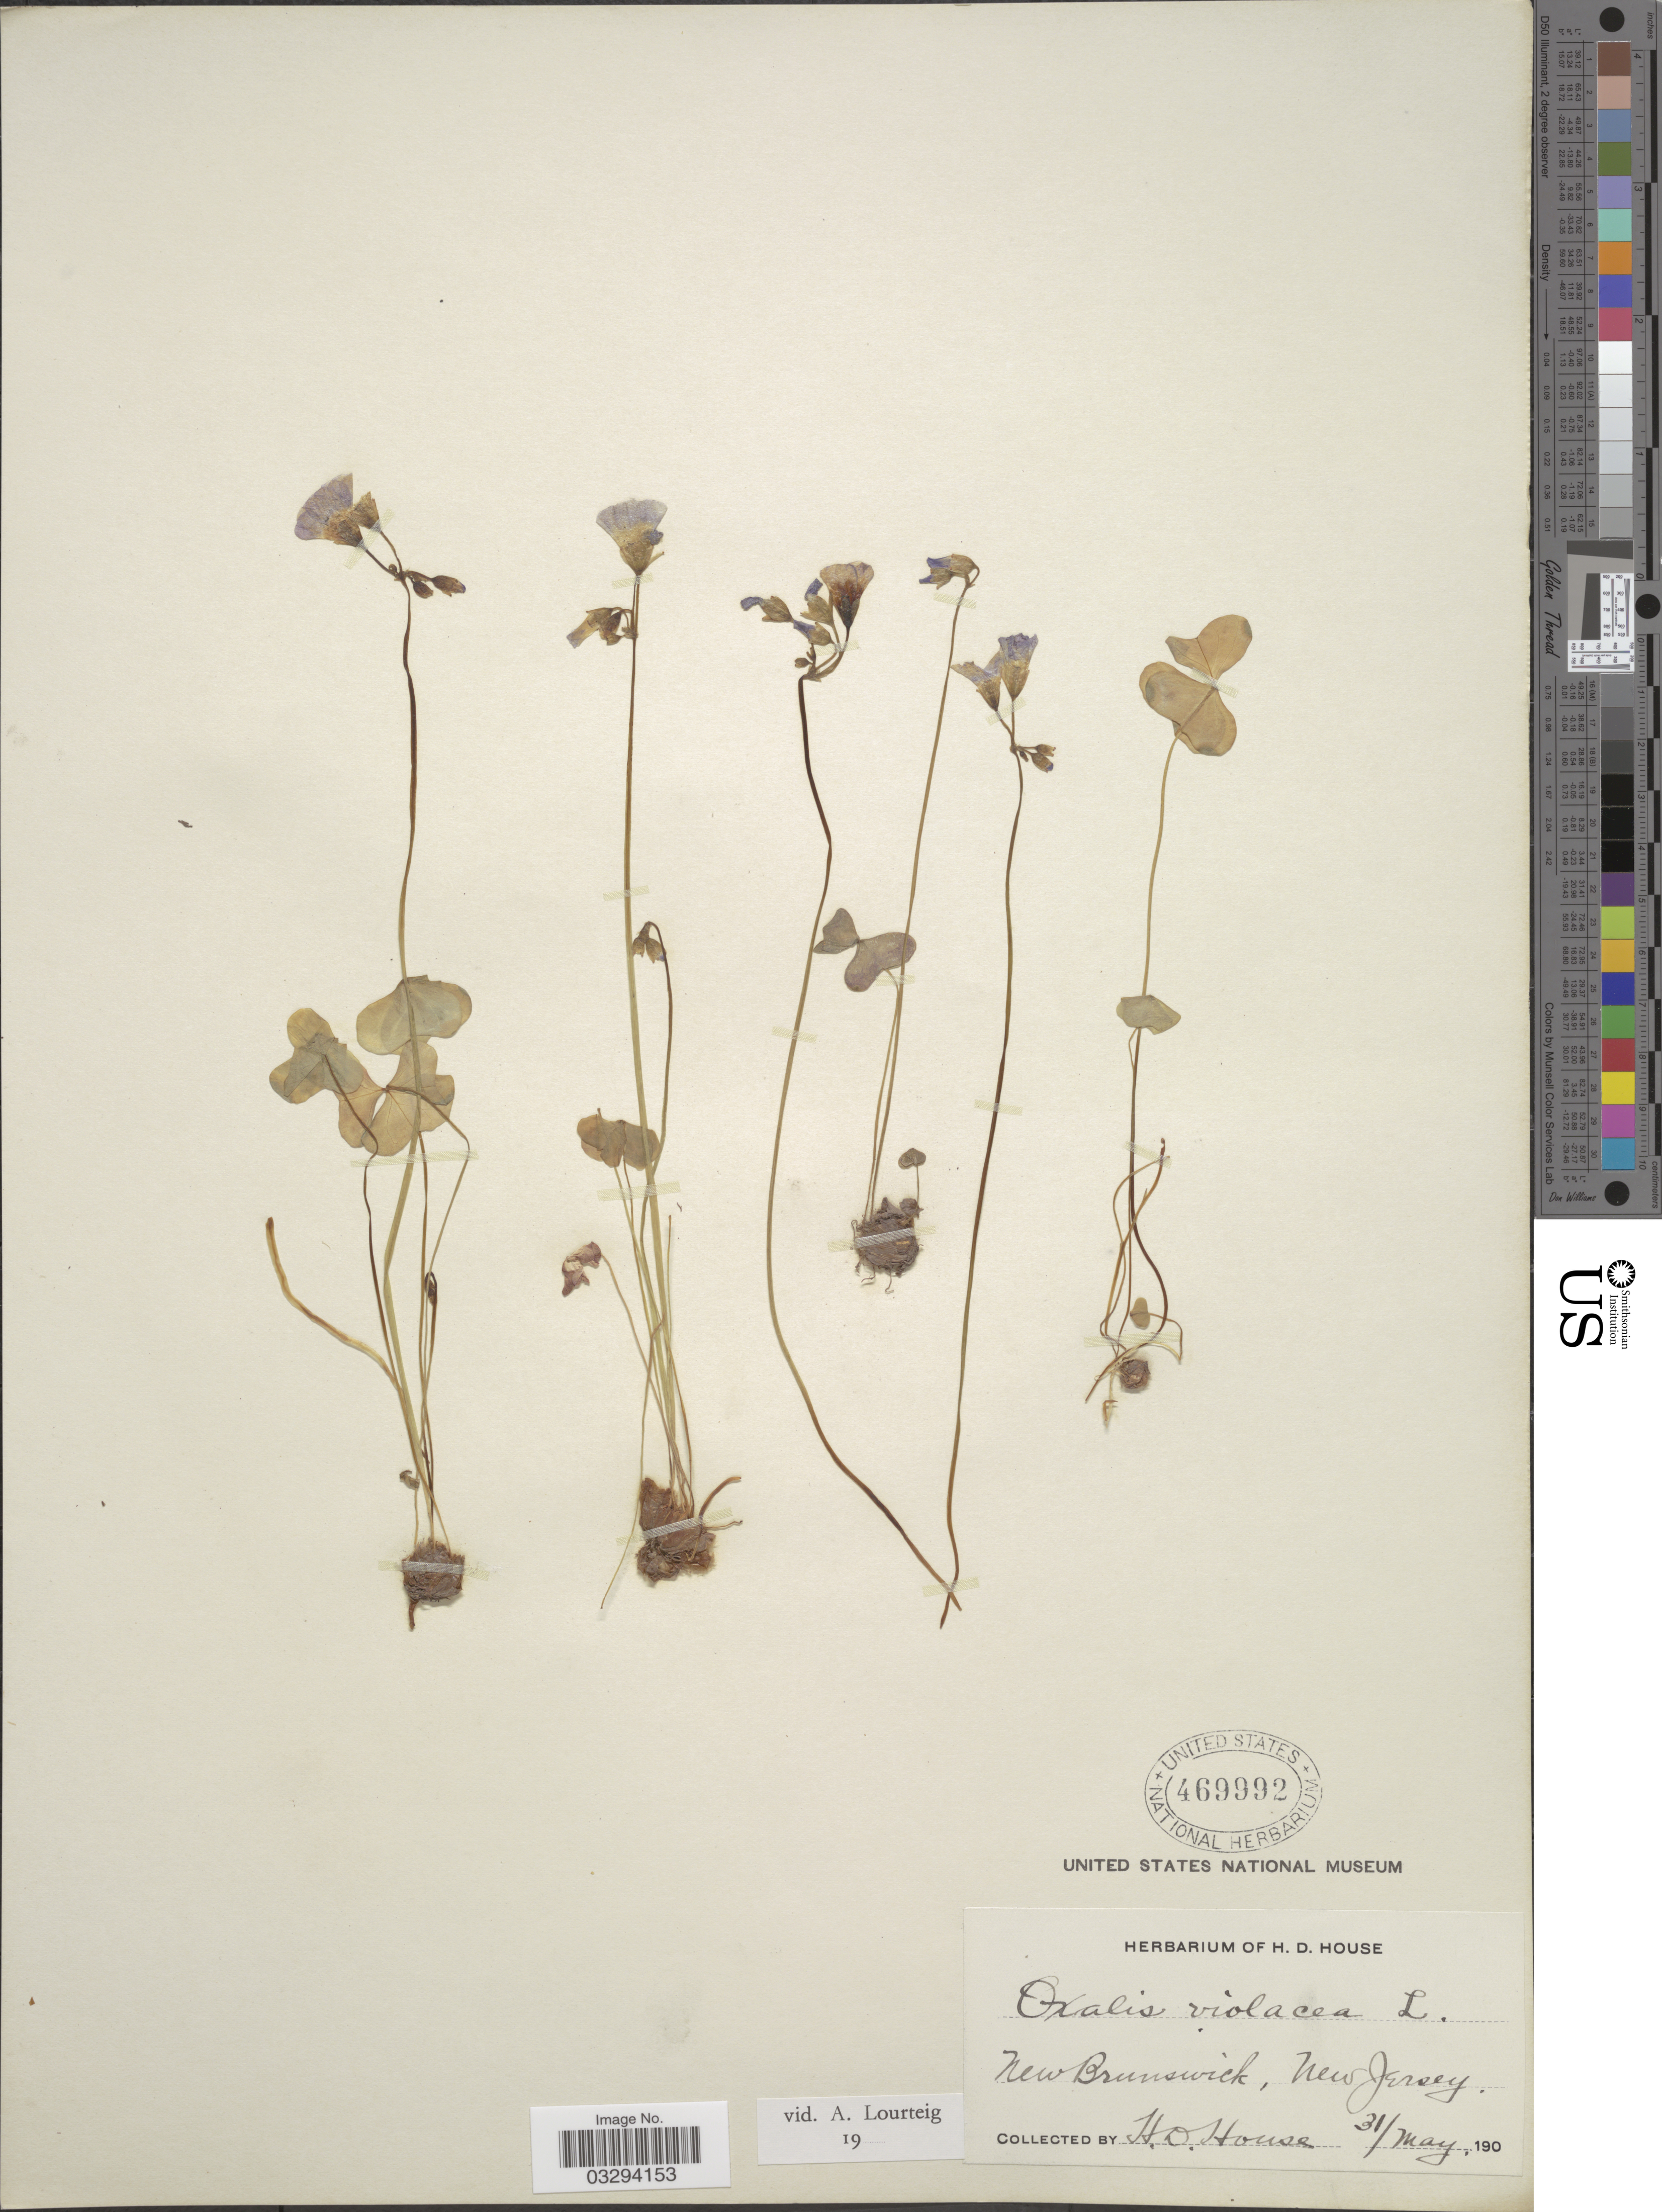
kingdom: Plantae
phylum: Tracheophyta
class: Magnoliopsida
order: Oxalidales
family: Oxalidaceae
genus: Oxalis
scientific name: Oxalis violacea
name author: L.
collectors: H. D. House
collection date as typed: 31/May, 190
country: United States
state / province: New Jersey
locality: New Brunswick.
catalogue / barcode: US 469992